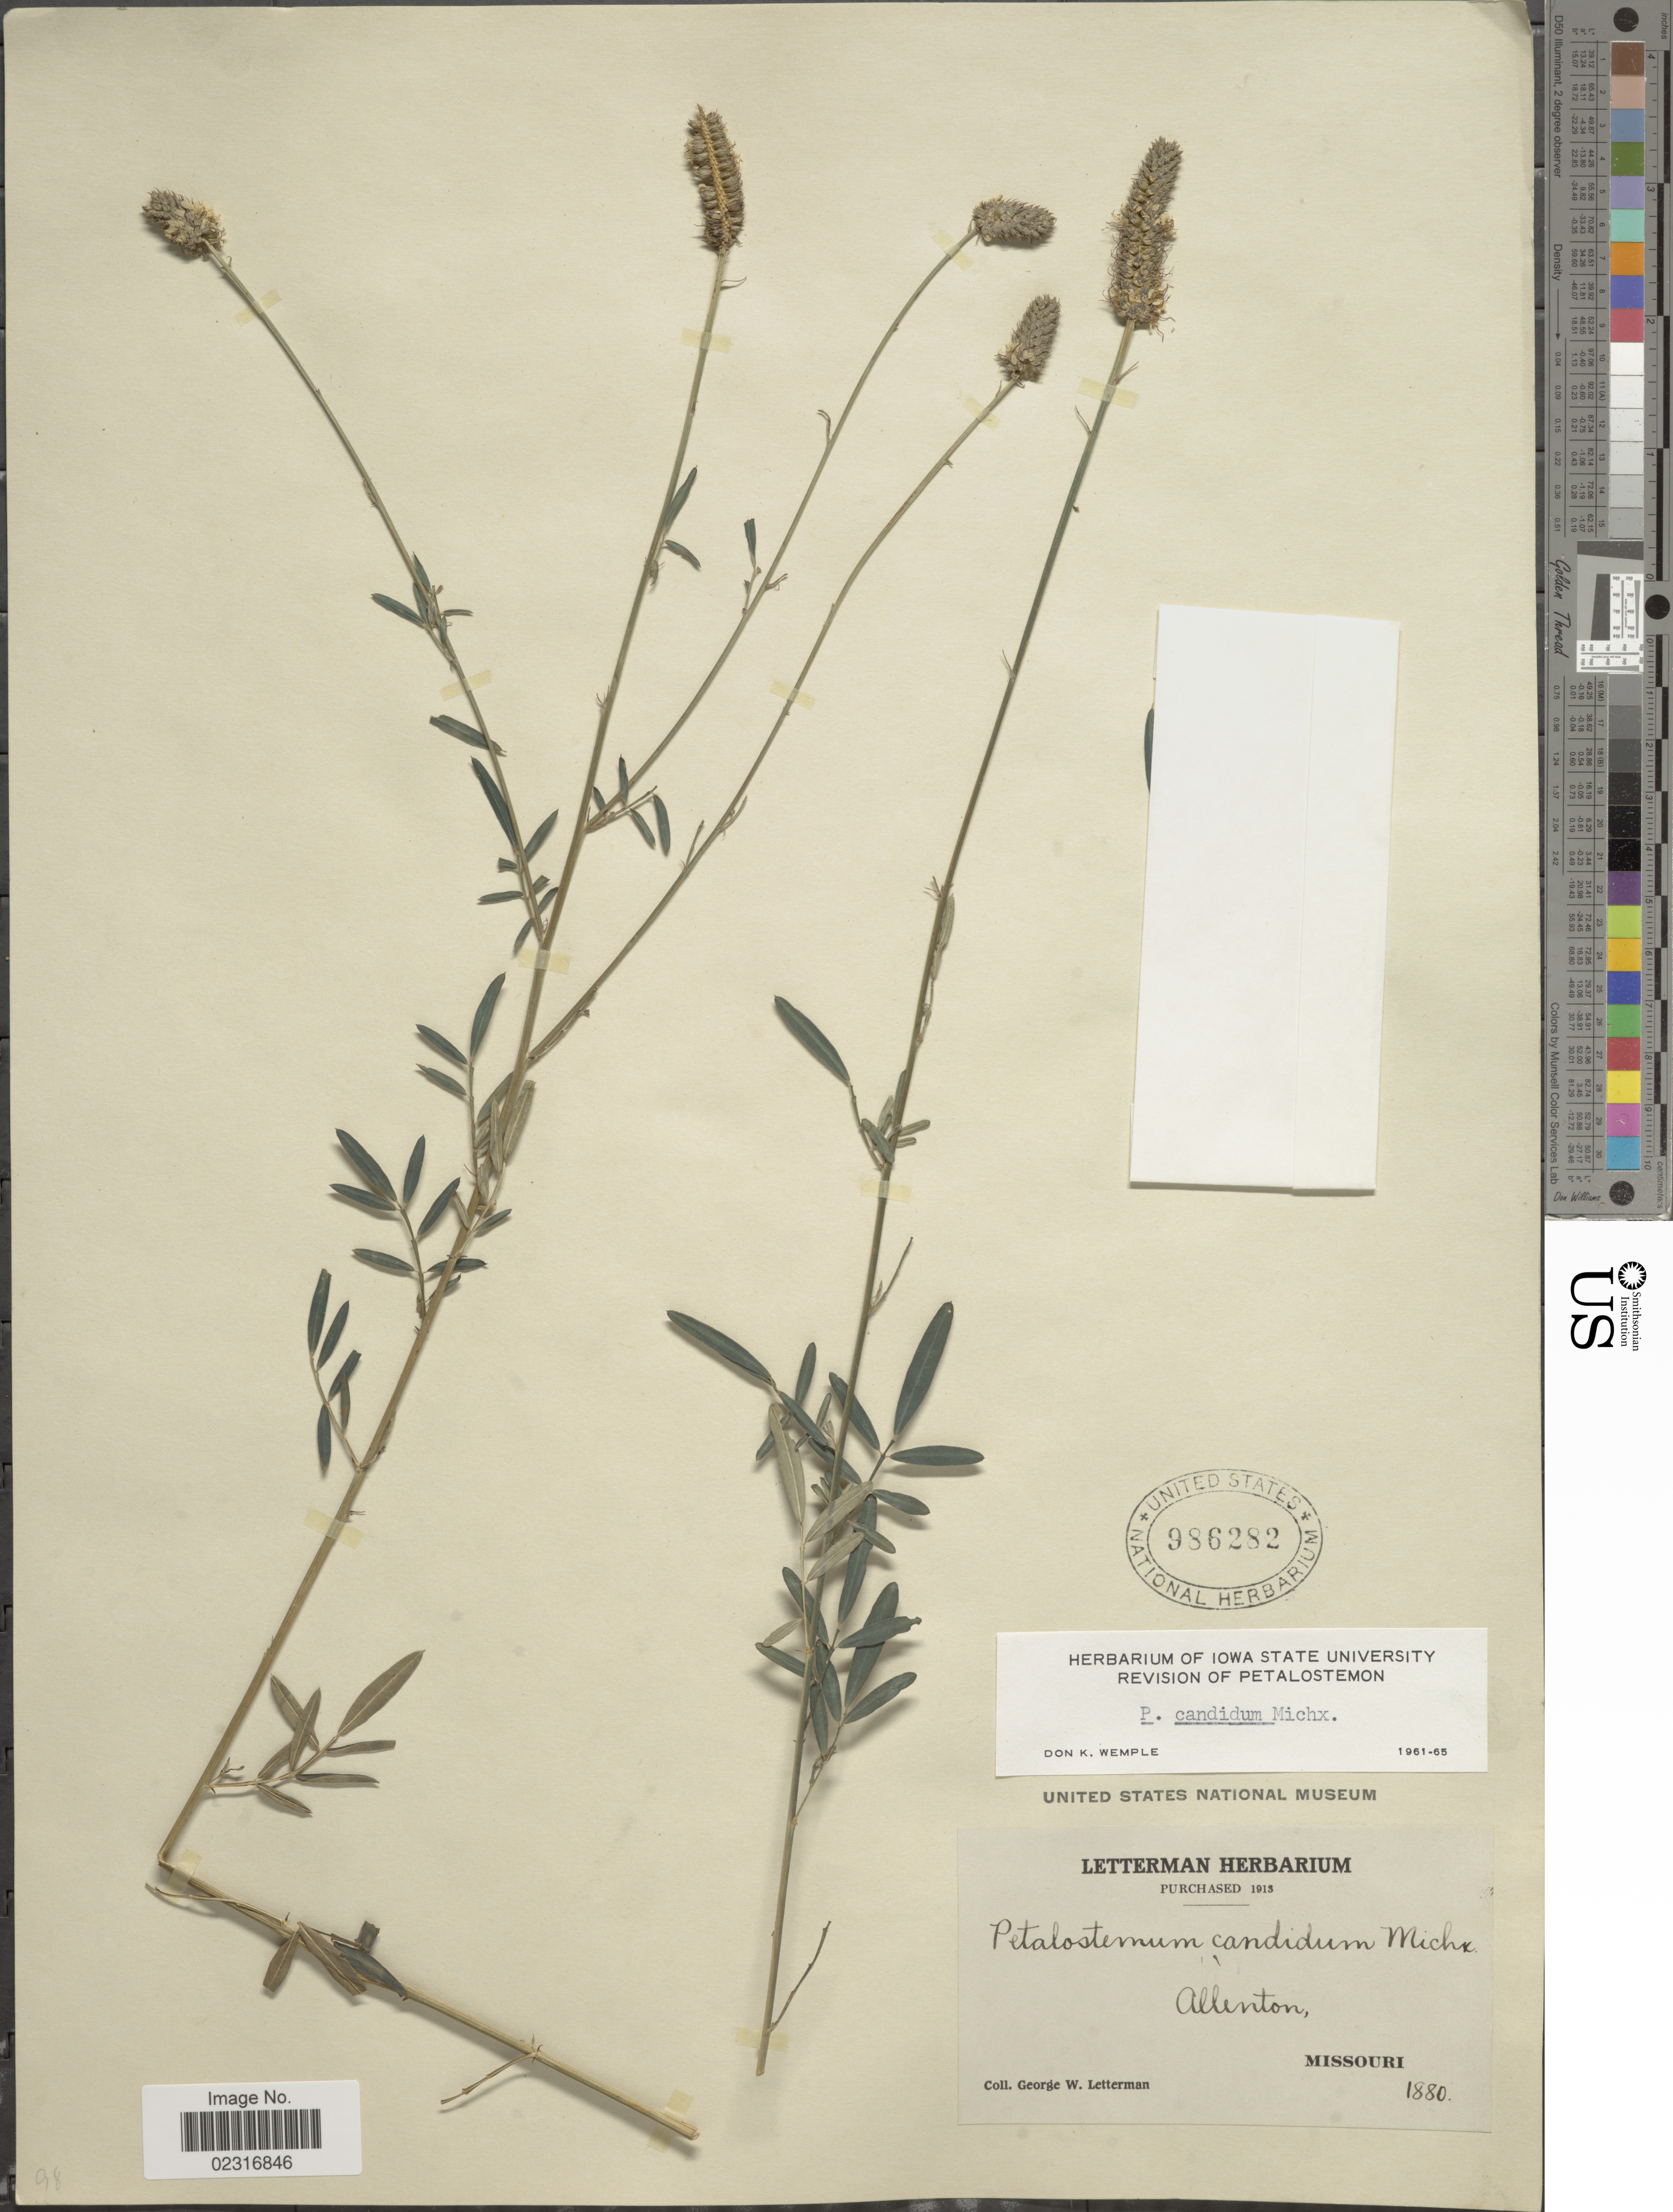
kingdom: Plantae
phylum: Tracheophyta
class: Magnoliopsida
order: Fabales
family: Fabaceae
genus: Dalea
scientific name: Dalea candida var. candida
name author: Michx. ex Willd.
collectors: G. W. Letterman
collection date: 1880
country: United States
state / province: Missouri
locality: Allenton.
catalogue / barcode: US 986282